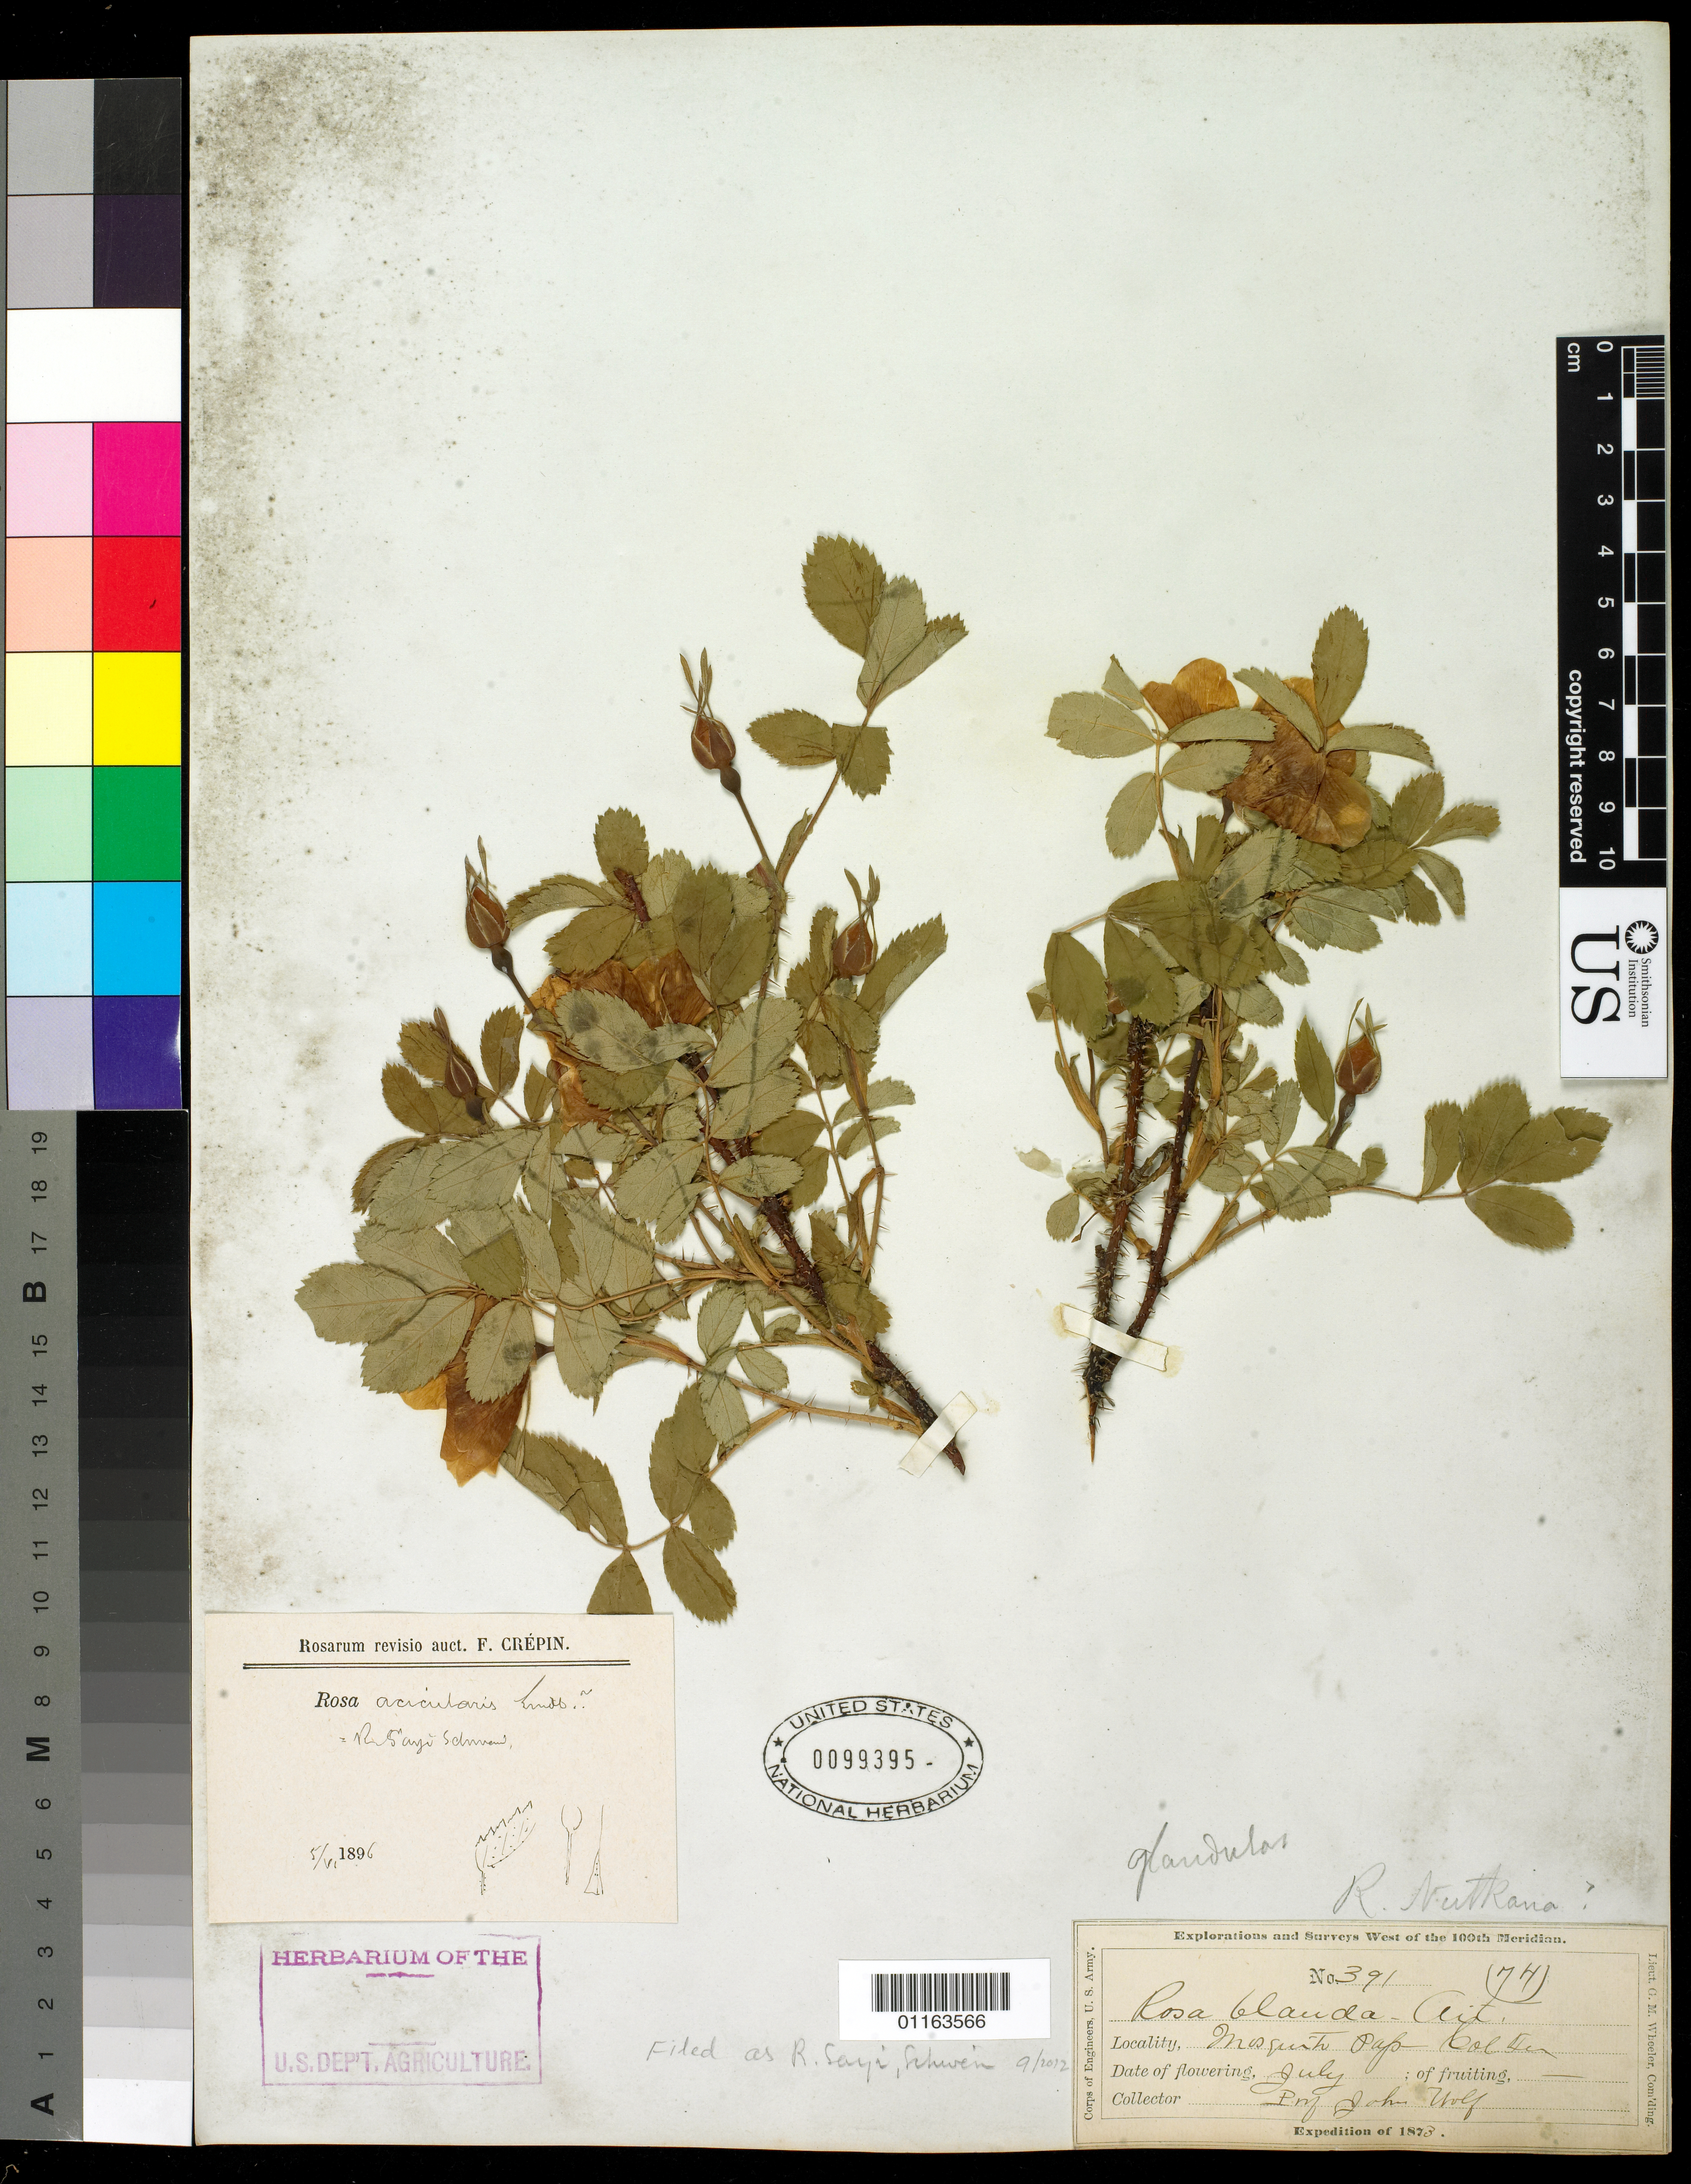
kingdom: Plantae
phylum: Tracheophyta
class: Magnoliopsida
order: Rosales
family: Rosaceae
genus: Rosa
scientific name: Rosa sayi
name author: Schwein.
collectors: J. Wolf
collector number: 391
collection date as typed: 1873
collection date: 1873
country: United States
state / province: Colorado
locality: Mesquite Pap.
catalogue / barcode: US 99395